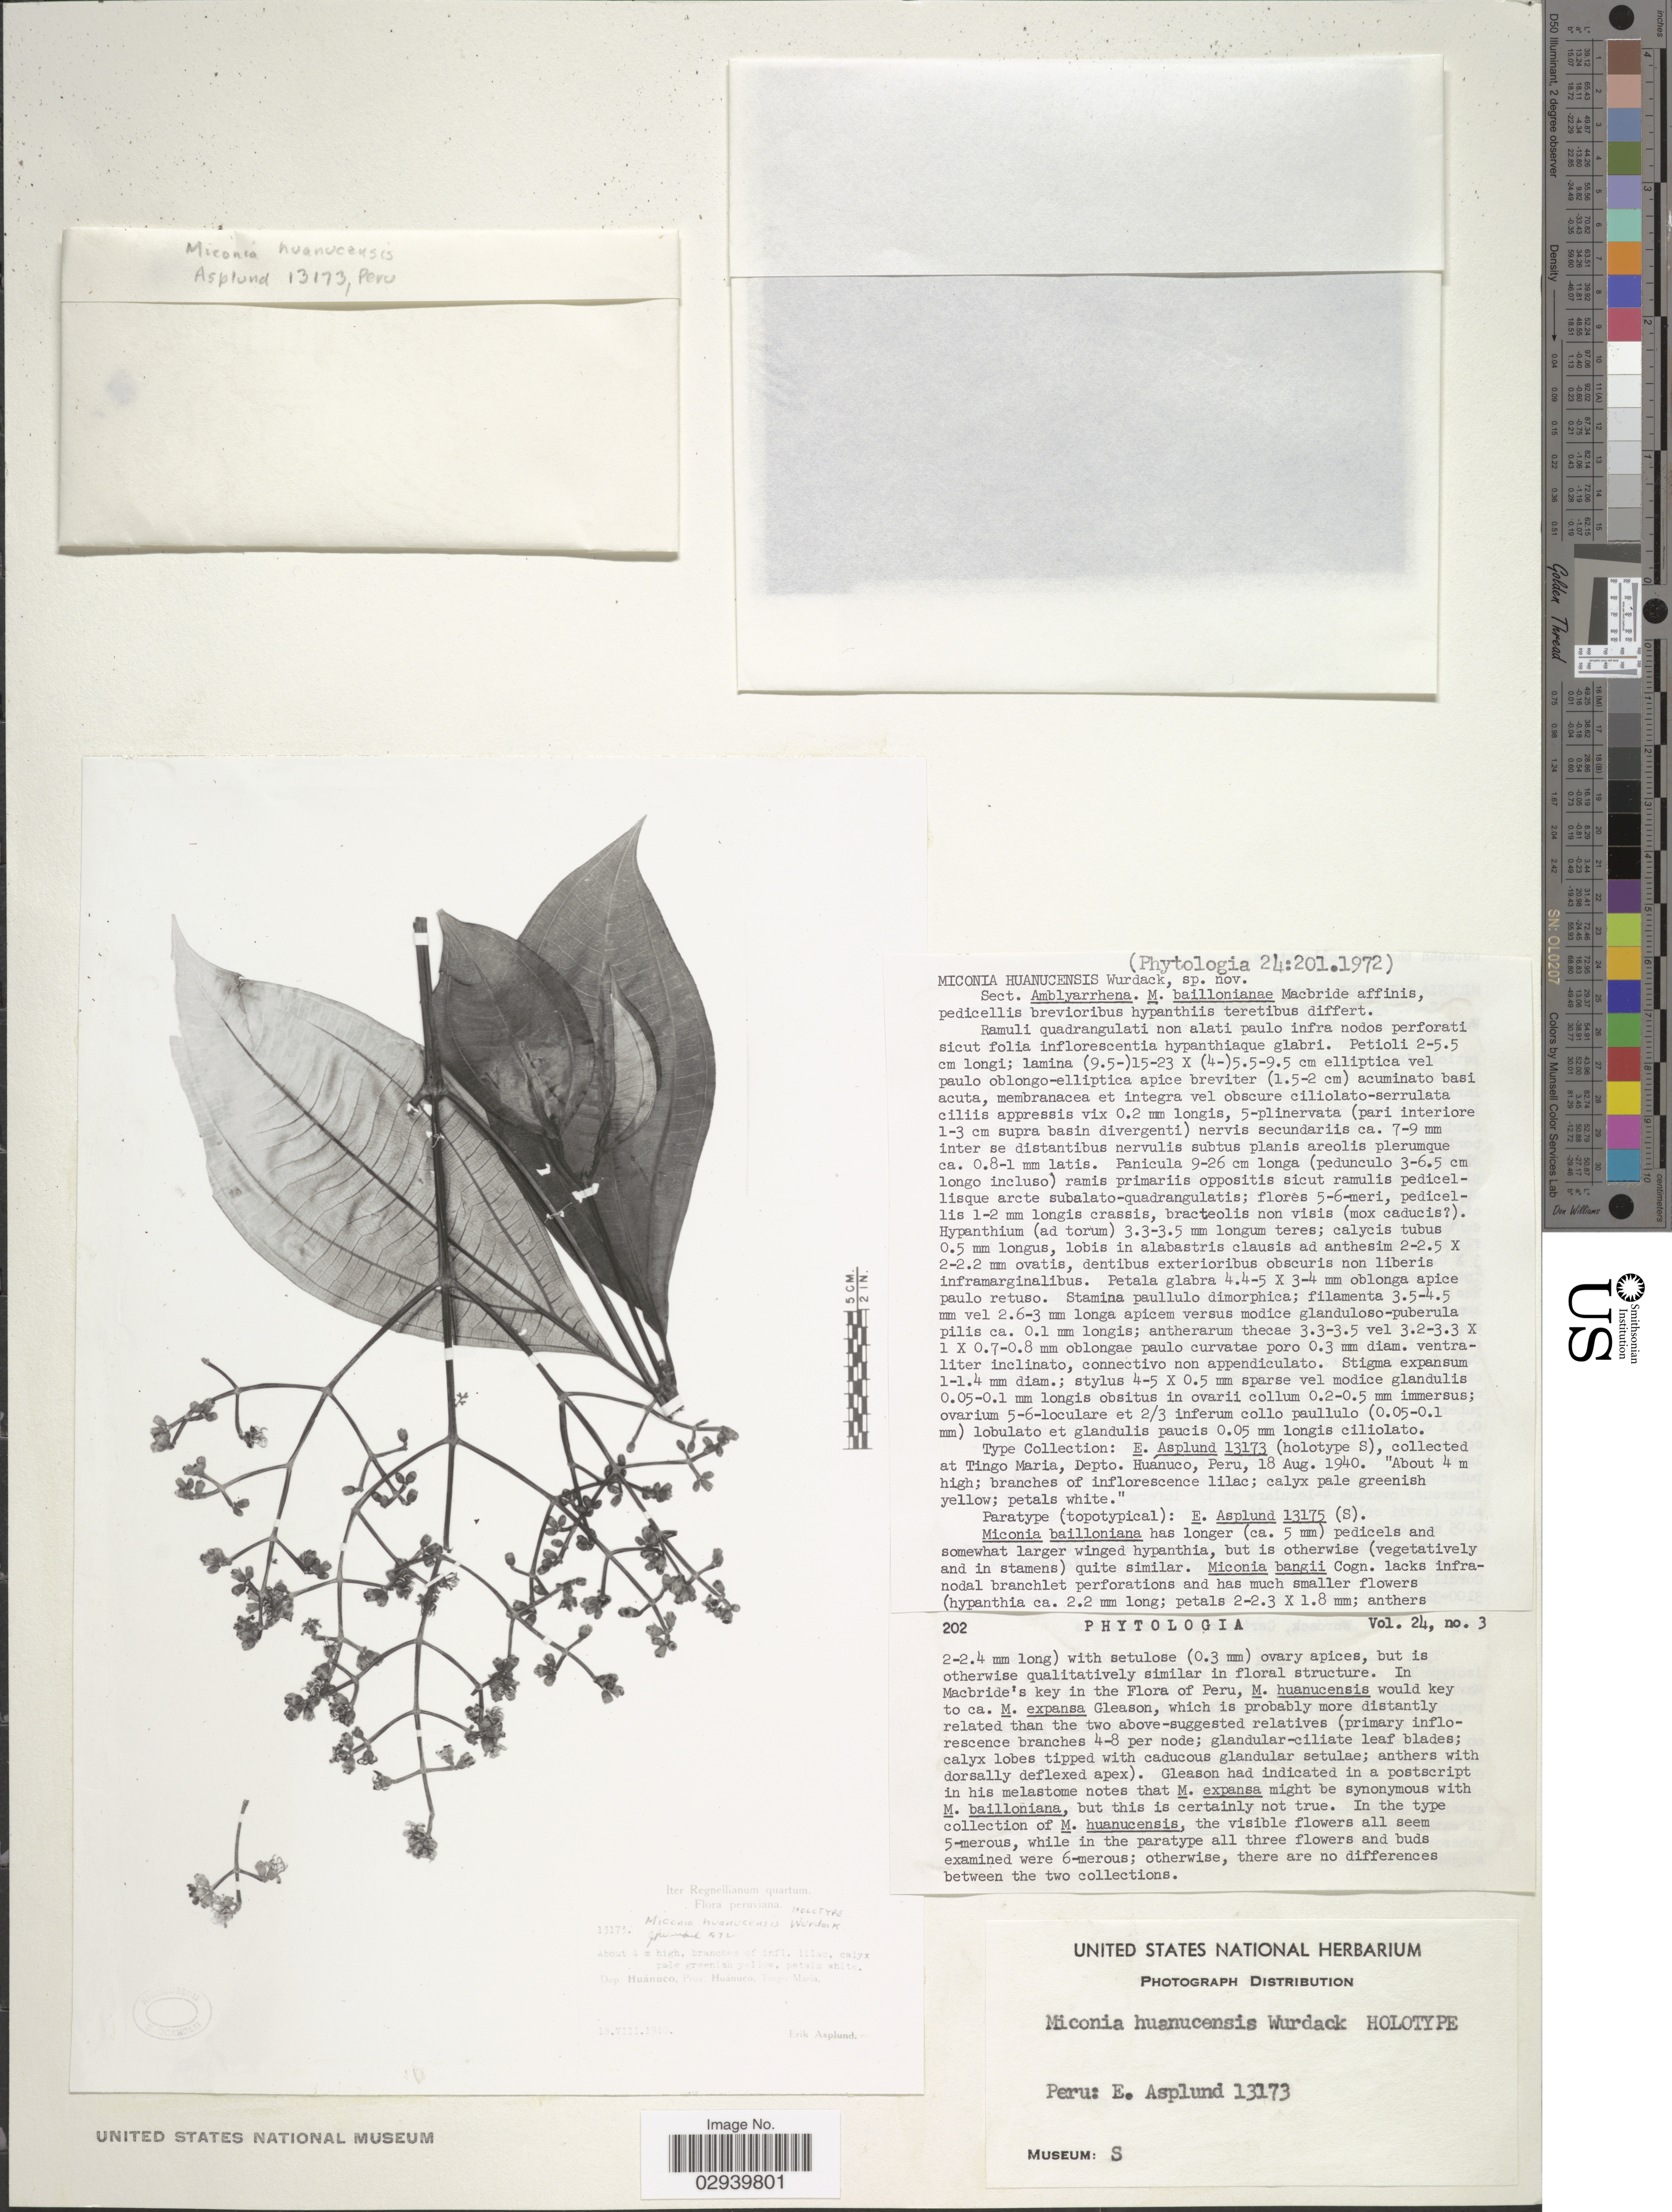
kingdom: Plantae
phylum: Tracheophyta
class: Magnoliopsida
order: Myrtales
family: Melastomataceae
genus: Miconia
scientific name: Miconia huanucensis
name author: Wurdack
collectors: E. Asplund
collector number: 13173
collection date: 1940-08-18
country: Peru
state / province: Huánuco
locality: Collected at Tingo Maria, Depto. Huanuco.